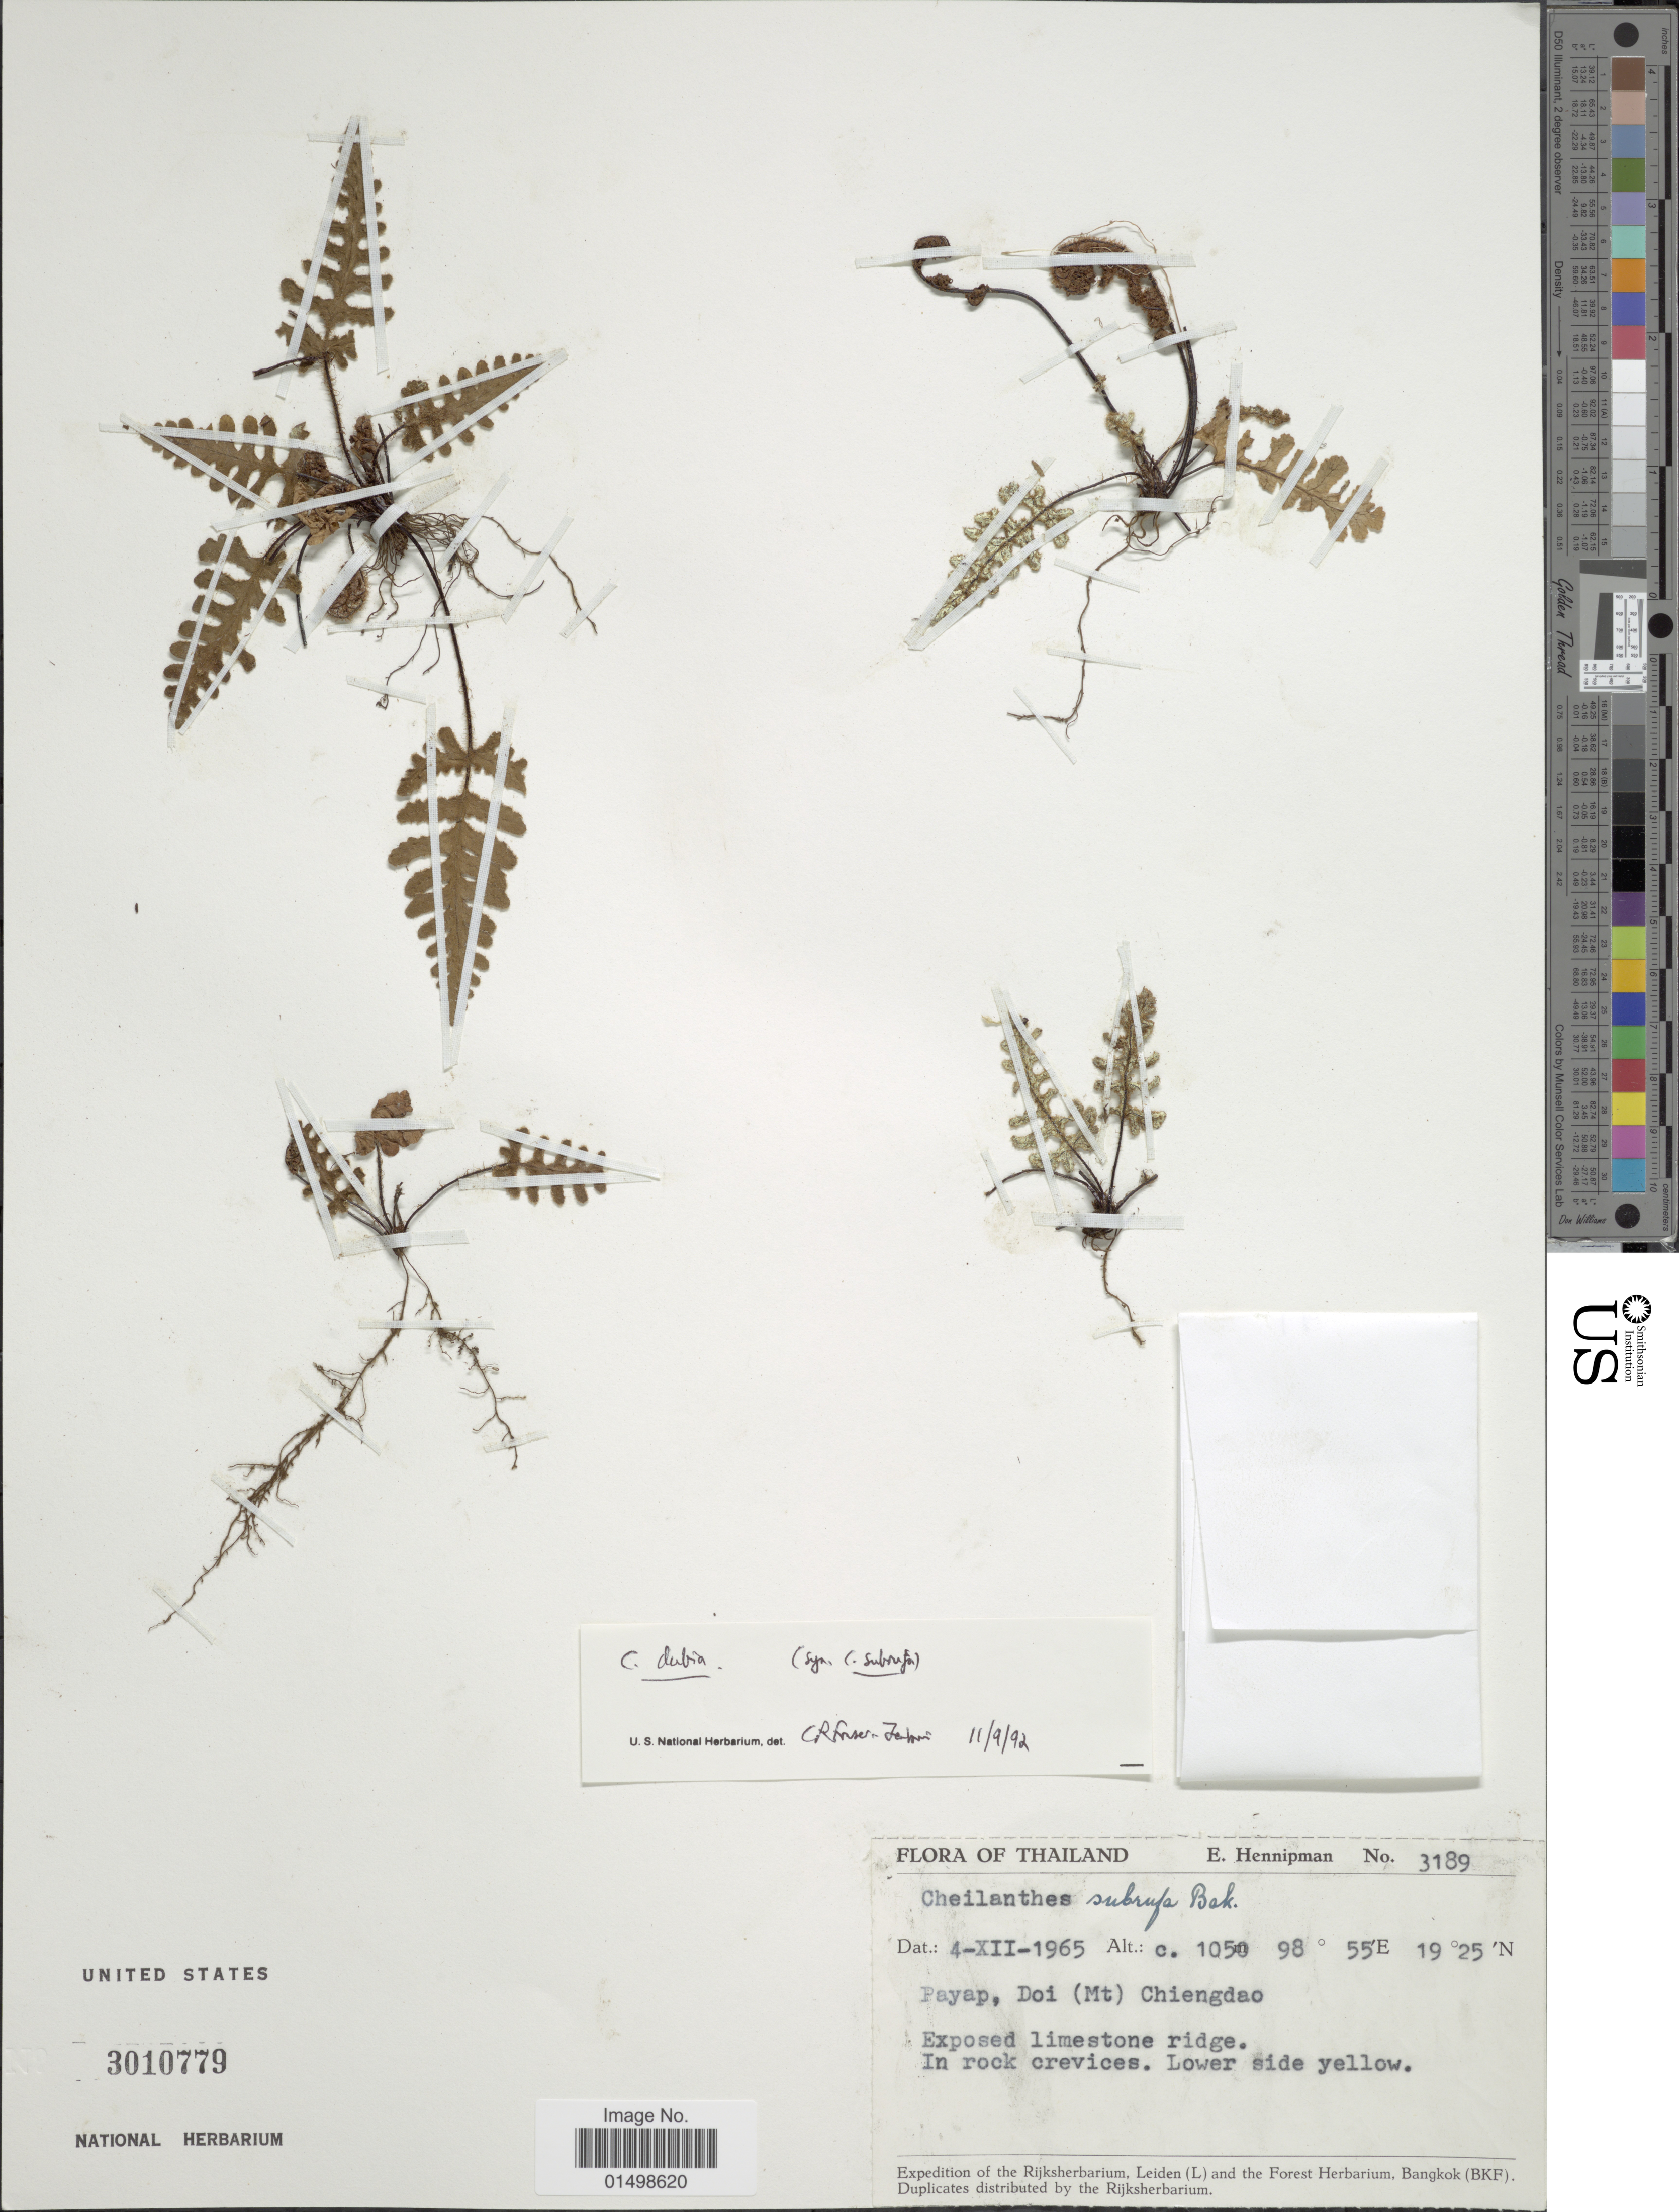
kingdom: Plantae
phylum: Tracheophyta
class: Polypodiopsida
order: Polypodiales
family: Pteridaceae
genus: Aleuritopteris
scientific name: Aleuritopteris subrufa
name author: (Baker) Ching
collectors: E. Hennipman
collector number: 3189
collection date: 1965-12-04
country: Thailand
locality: Flora of Thailand. Payap, Doi (Mt) Chiengdao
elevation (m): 1050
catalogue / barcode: US 3010779